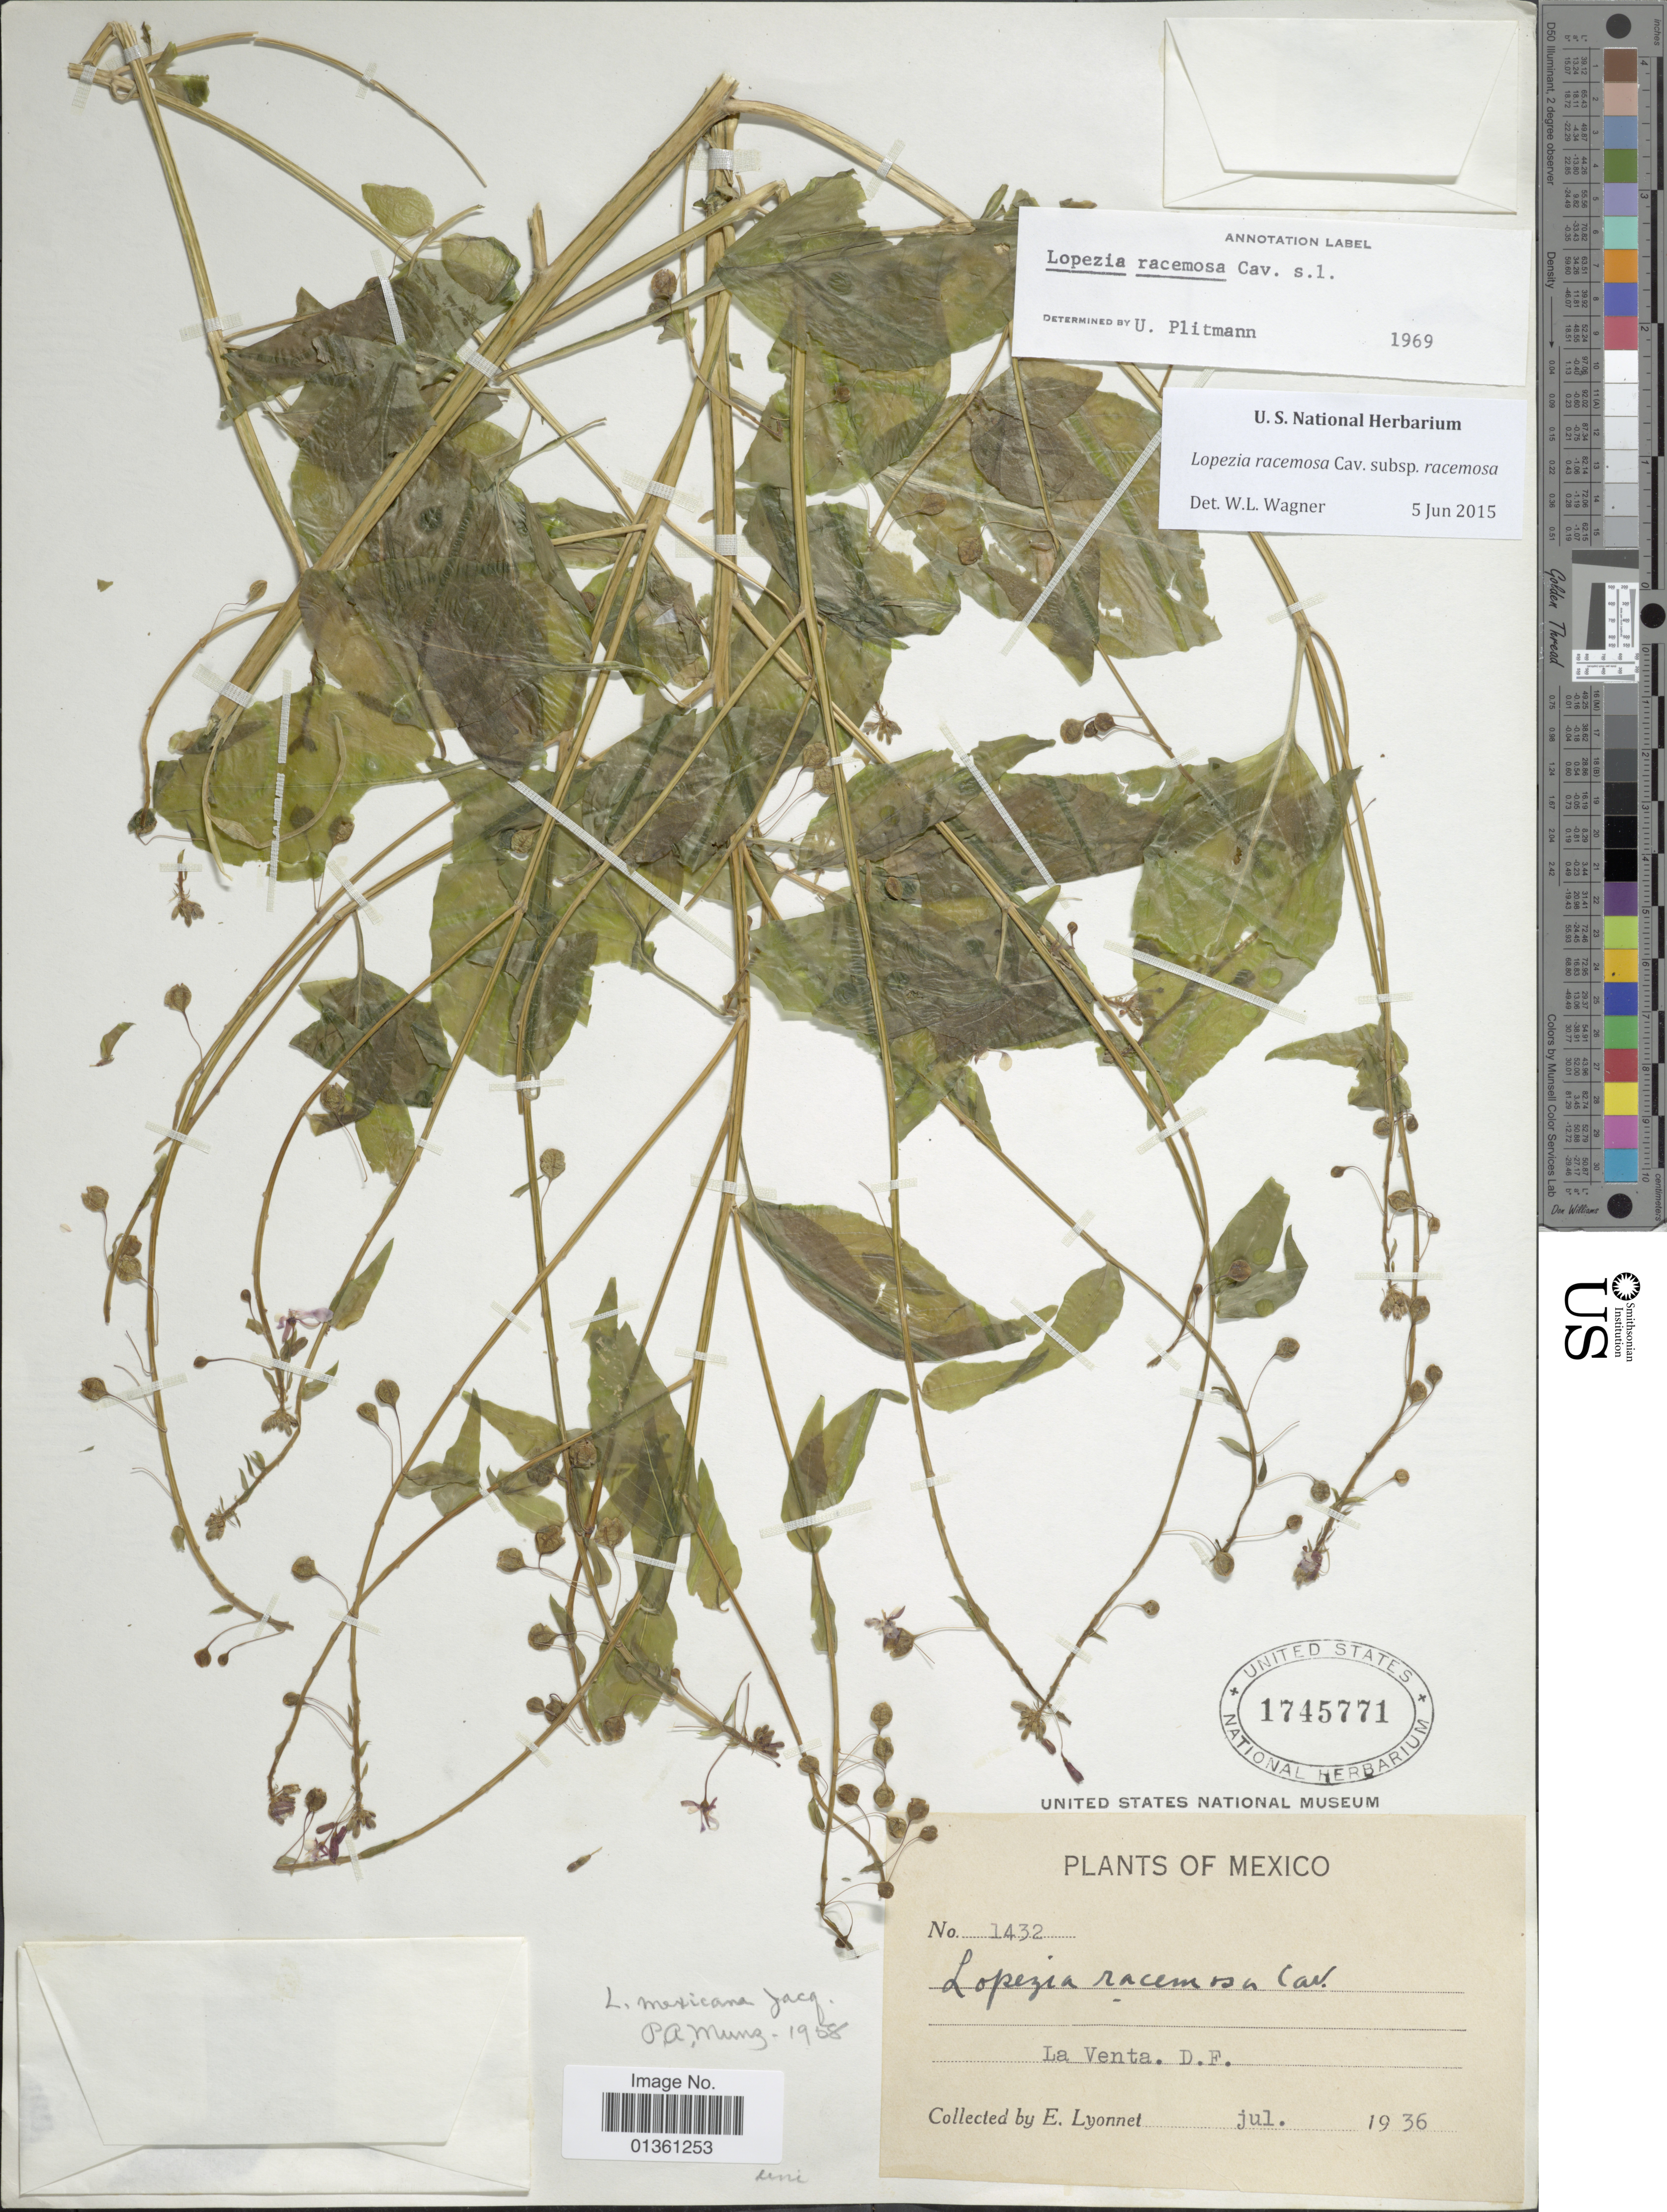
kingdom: Plantae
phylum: Tracheophyta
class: Magnoliopsida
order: Myrtales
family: Onagraceae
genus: Lopezia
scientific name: Lopezia racemosa subsp. racemosa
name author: Cav.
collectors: E. Lyonnet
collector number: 1432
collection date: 1936-07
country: Mexico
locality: La Vente. D.F.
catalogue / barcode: US 1745771